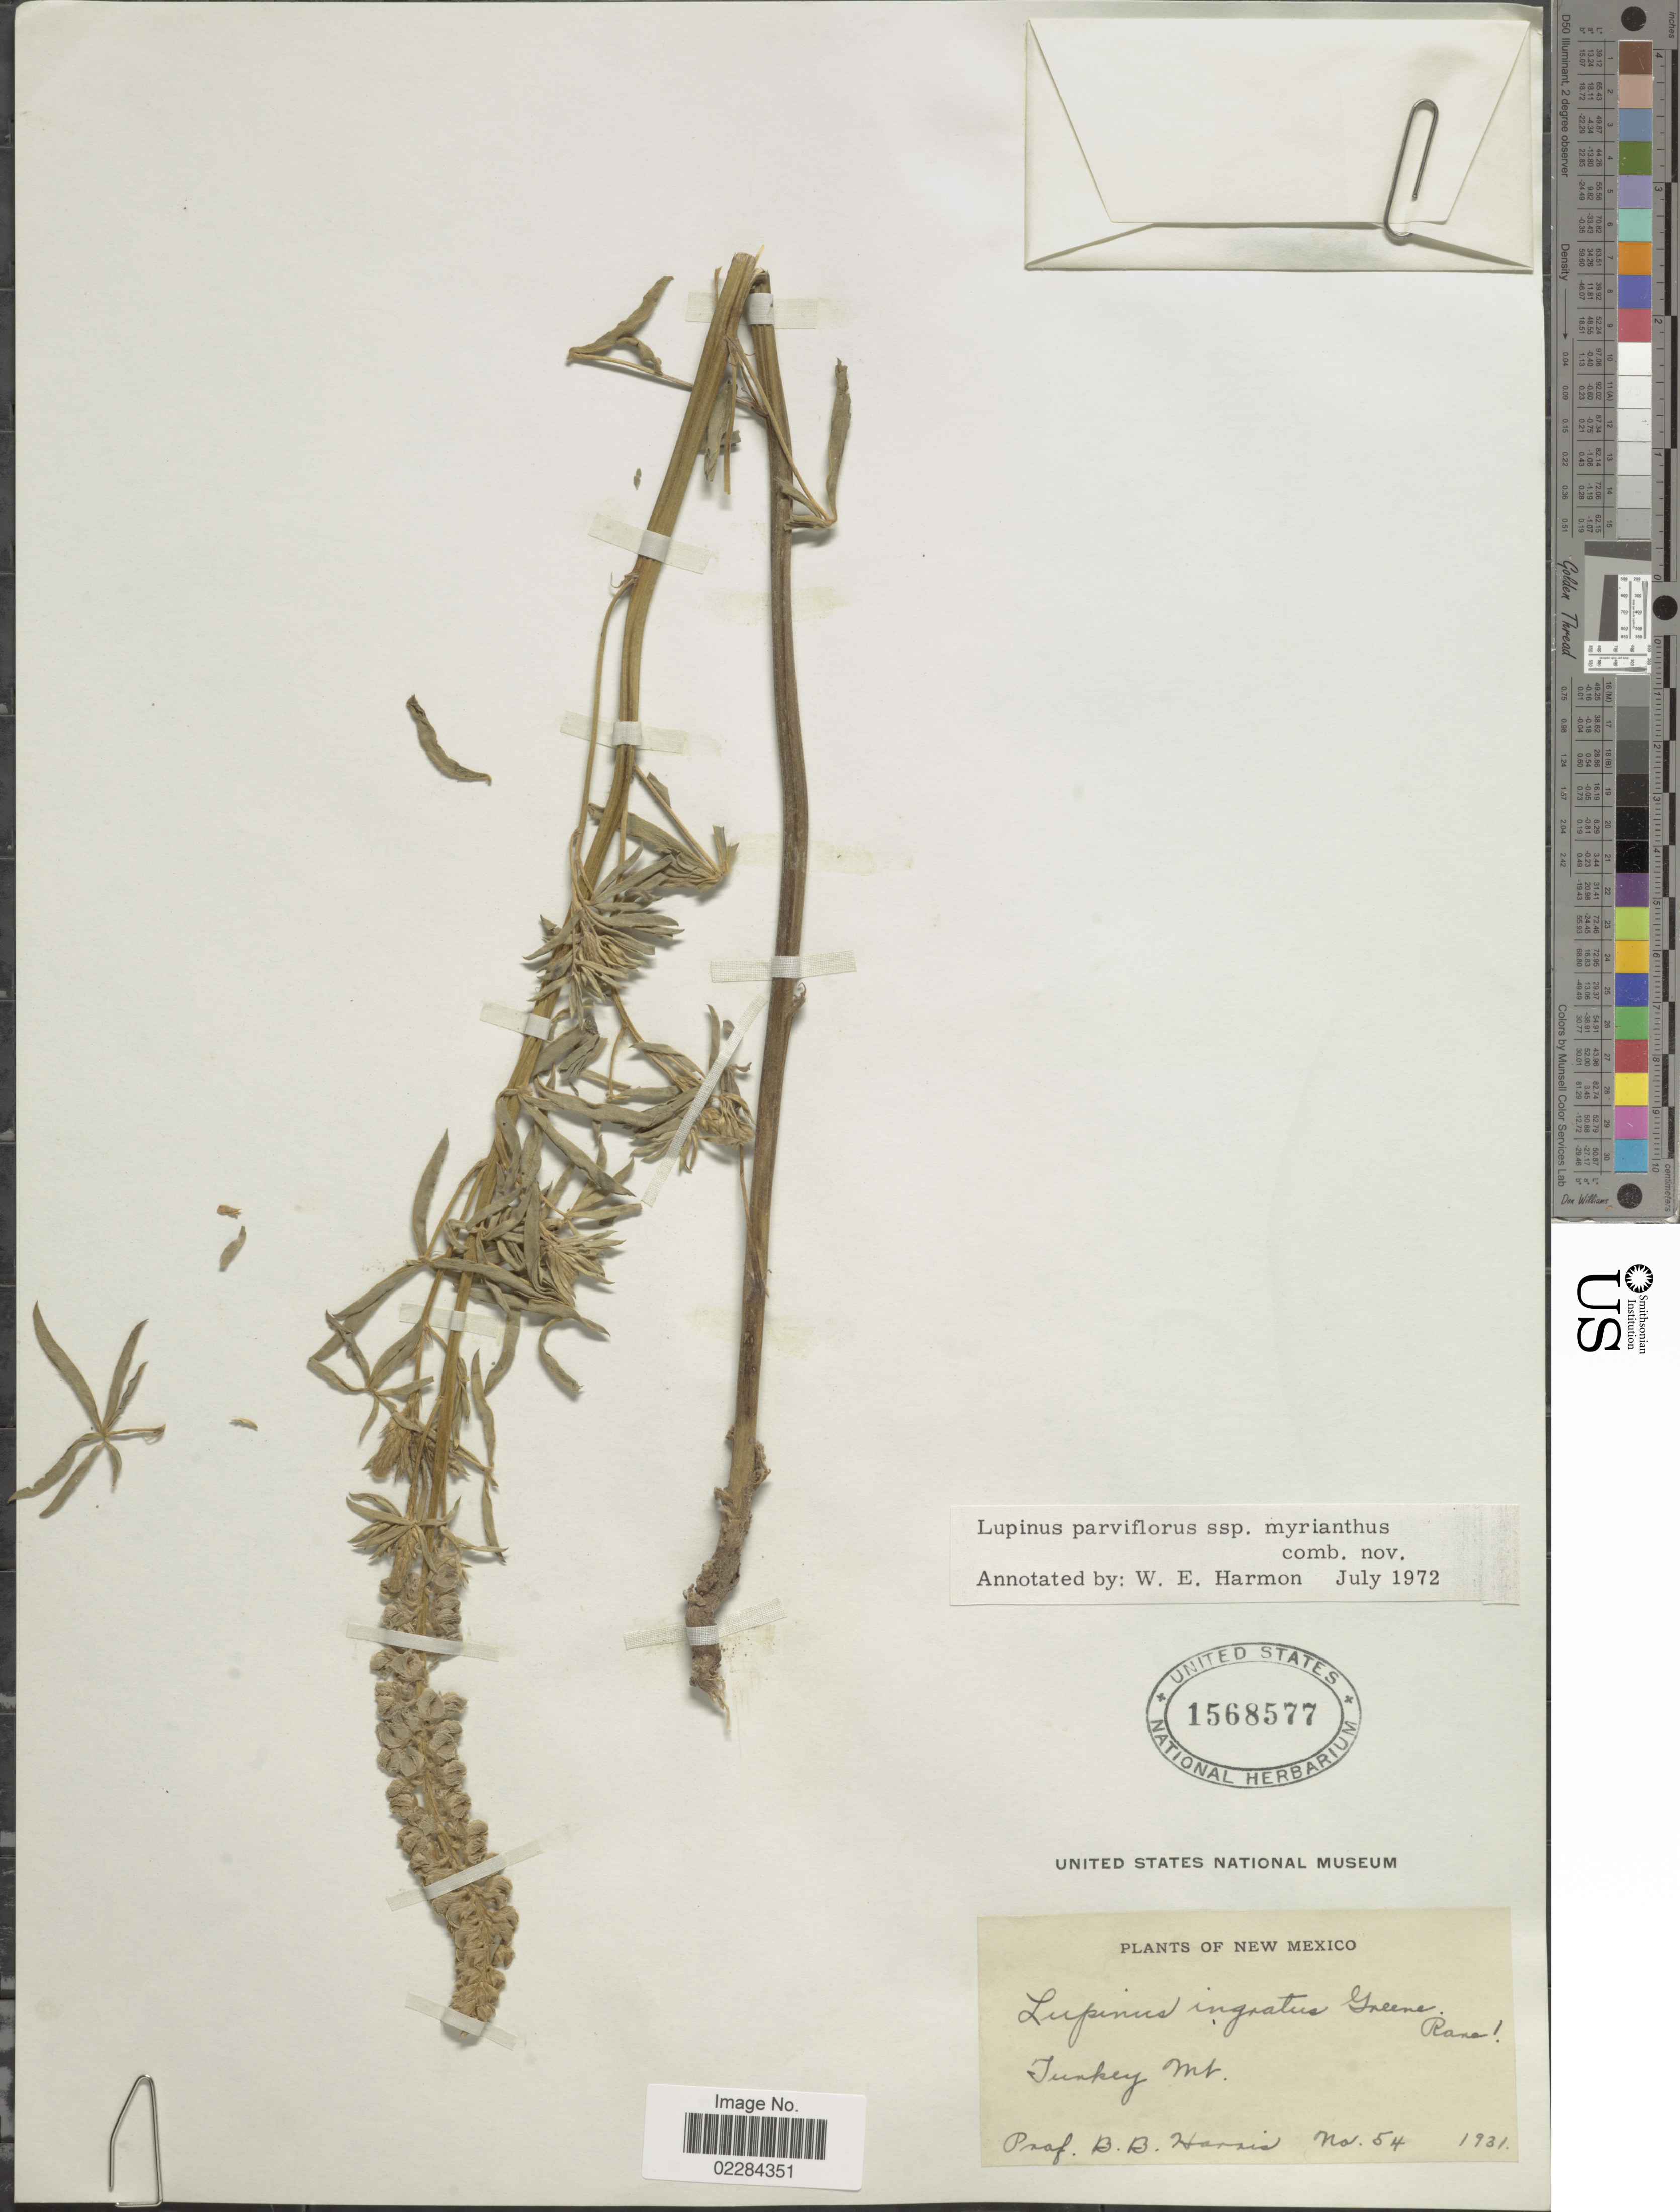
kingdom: Plantae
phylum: Tracheophyta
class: Magnoliopsida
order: Fabales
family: Fabaceae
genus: Lupinus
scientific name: Lupinus argenteus var. myrianthus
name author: (Greene) Isley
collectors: B. B. Harris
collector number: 54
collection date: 1931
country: United States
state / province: New Mexico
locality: Turkey Mt.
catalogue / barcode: US 1568577